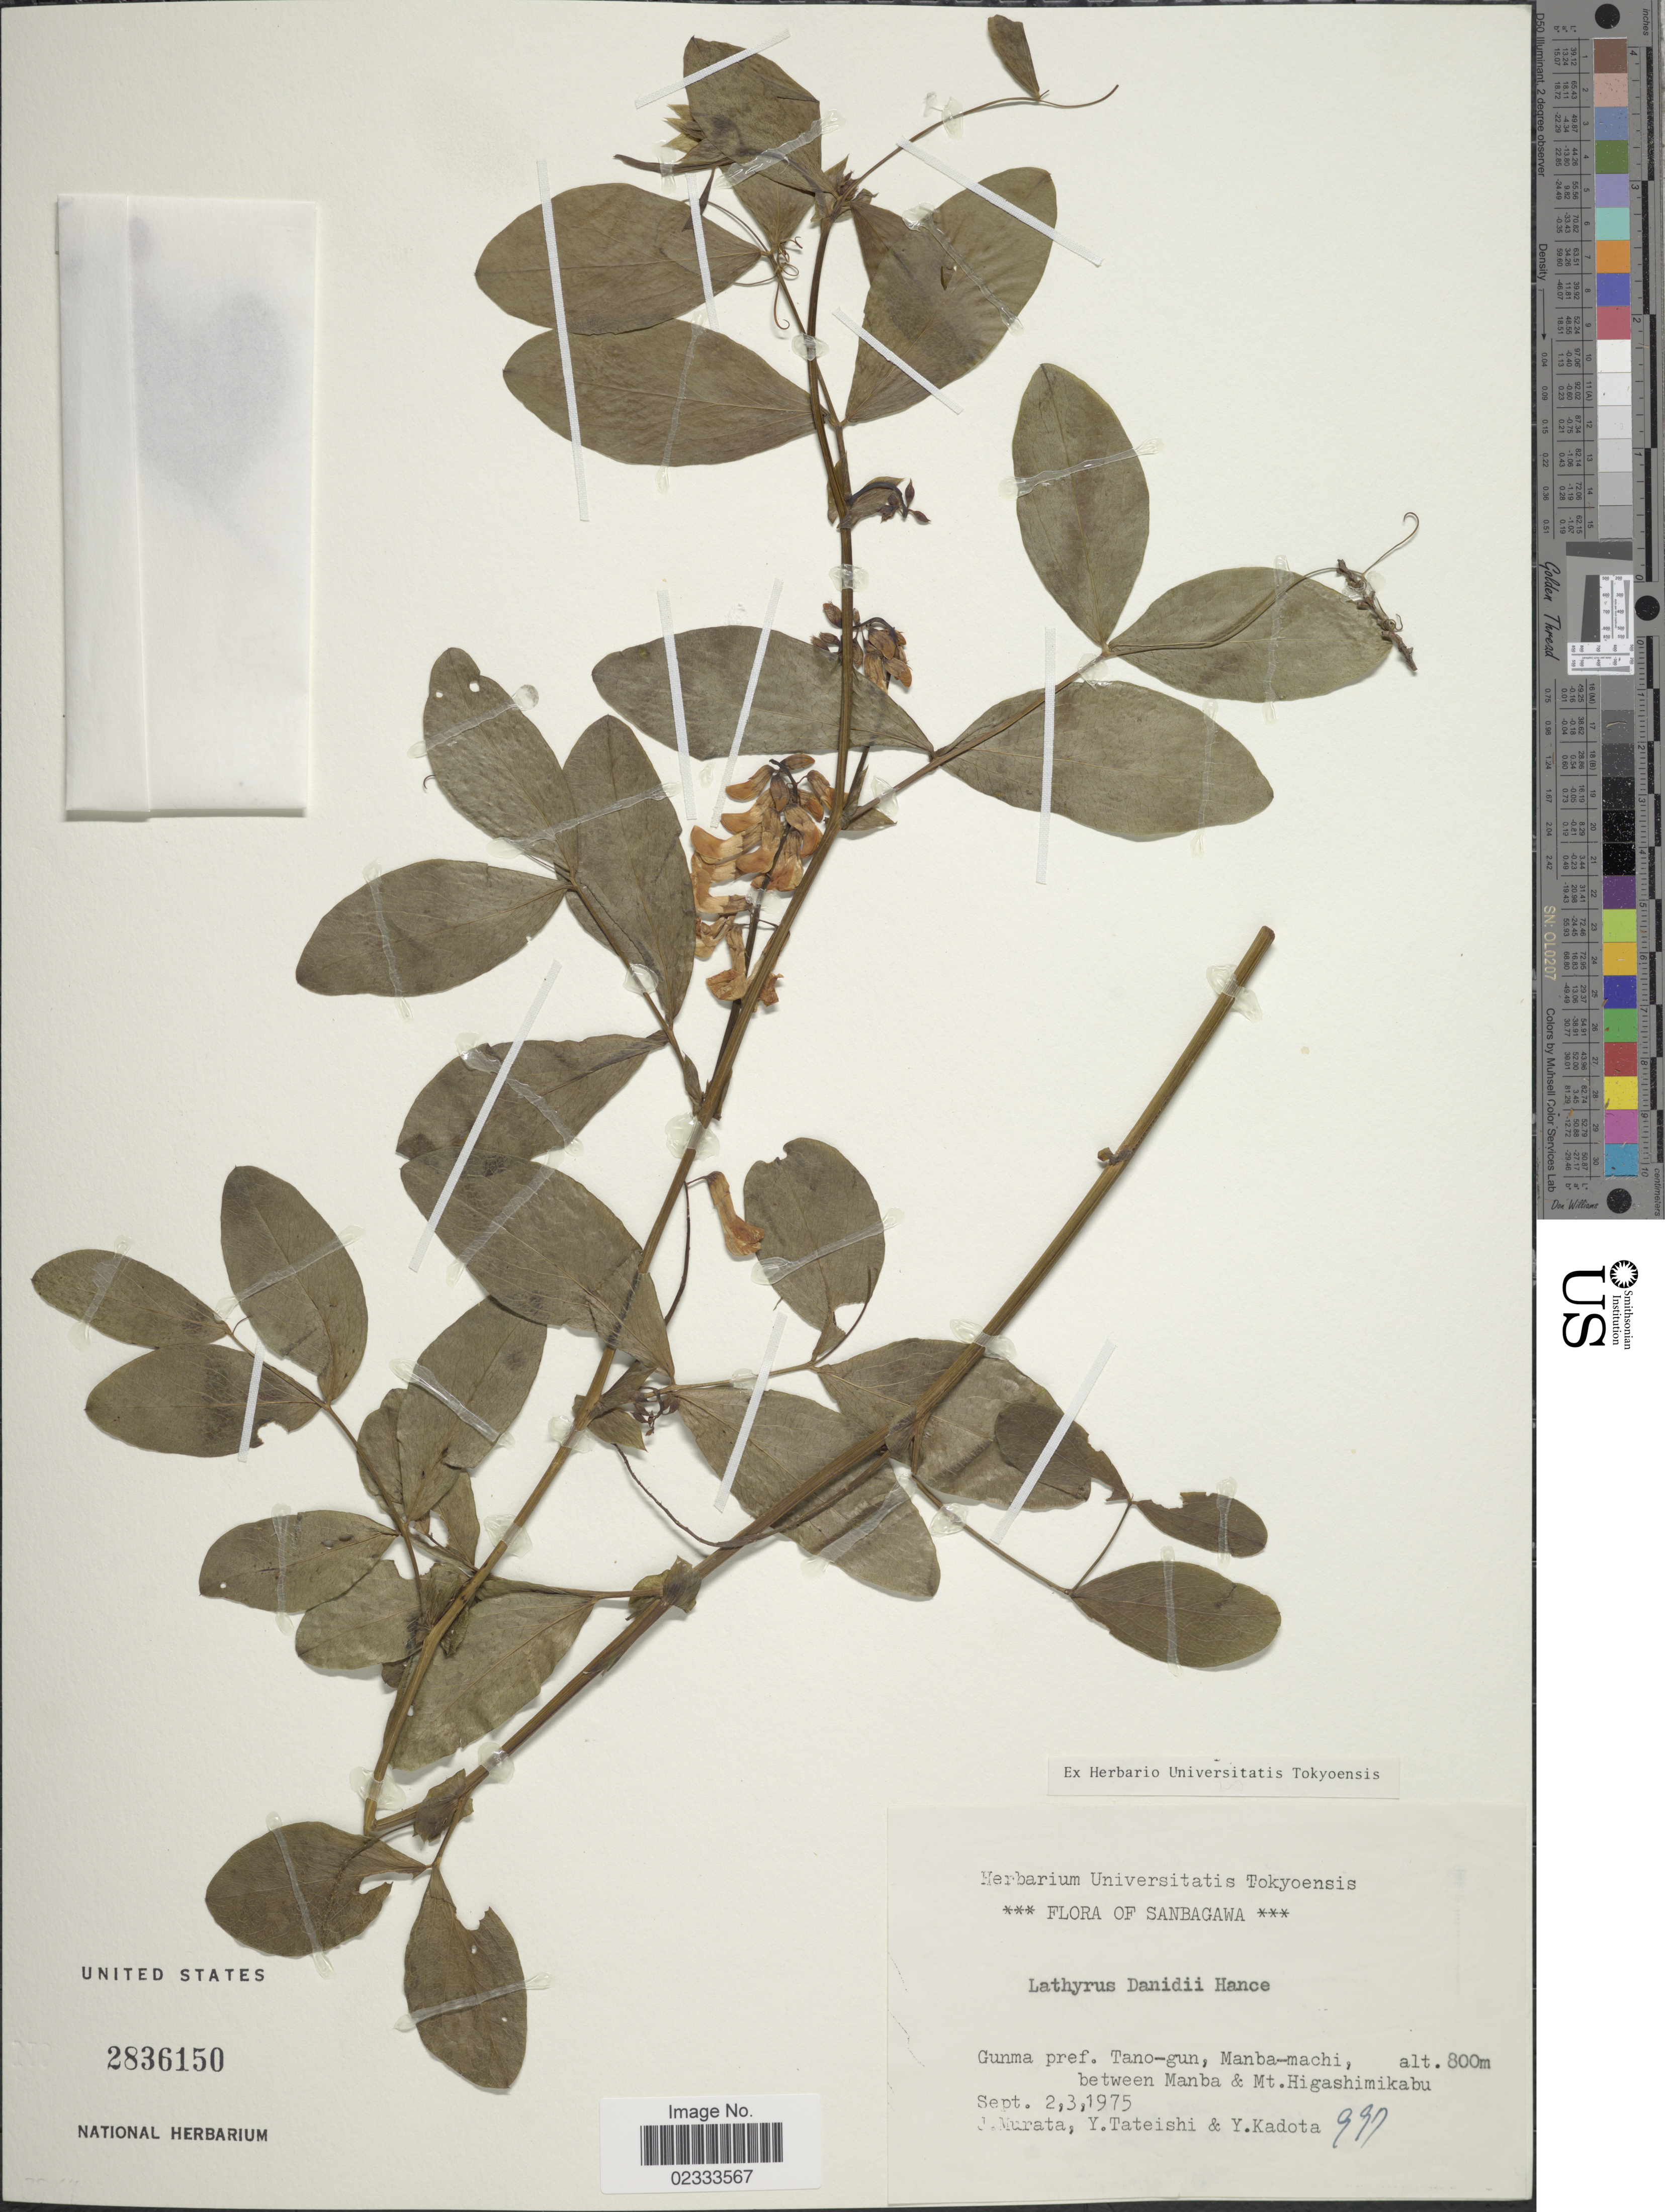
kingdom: Plantae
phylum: Tracheophyta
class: Magnoliopsida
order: Fabales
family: Fabaceae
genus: Lathyrus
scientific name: Lathyrus davidii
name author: Hance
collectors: J. Murata, Y. Tateishi & Y. Kadota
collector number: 997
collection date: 1975-09-02/1975-09-03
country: Japan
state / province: Gunma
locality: Sanbagawa, Gunma pref. Tano-gun, Manba-machi, between Manba & Mt. Higashimikabu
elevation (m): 800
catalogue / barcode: US 2836150